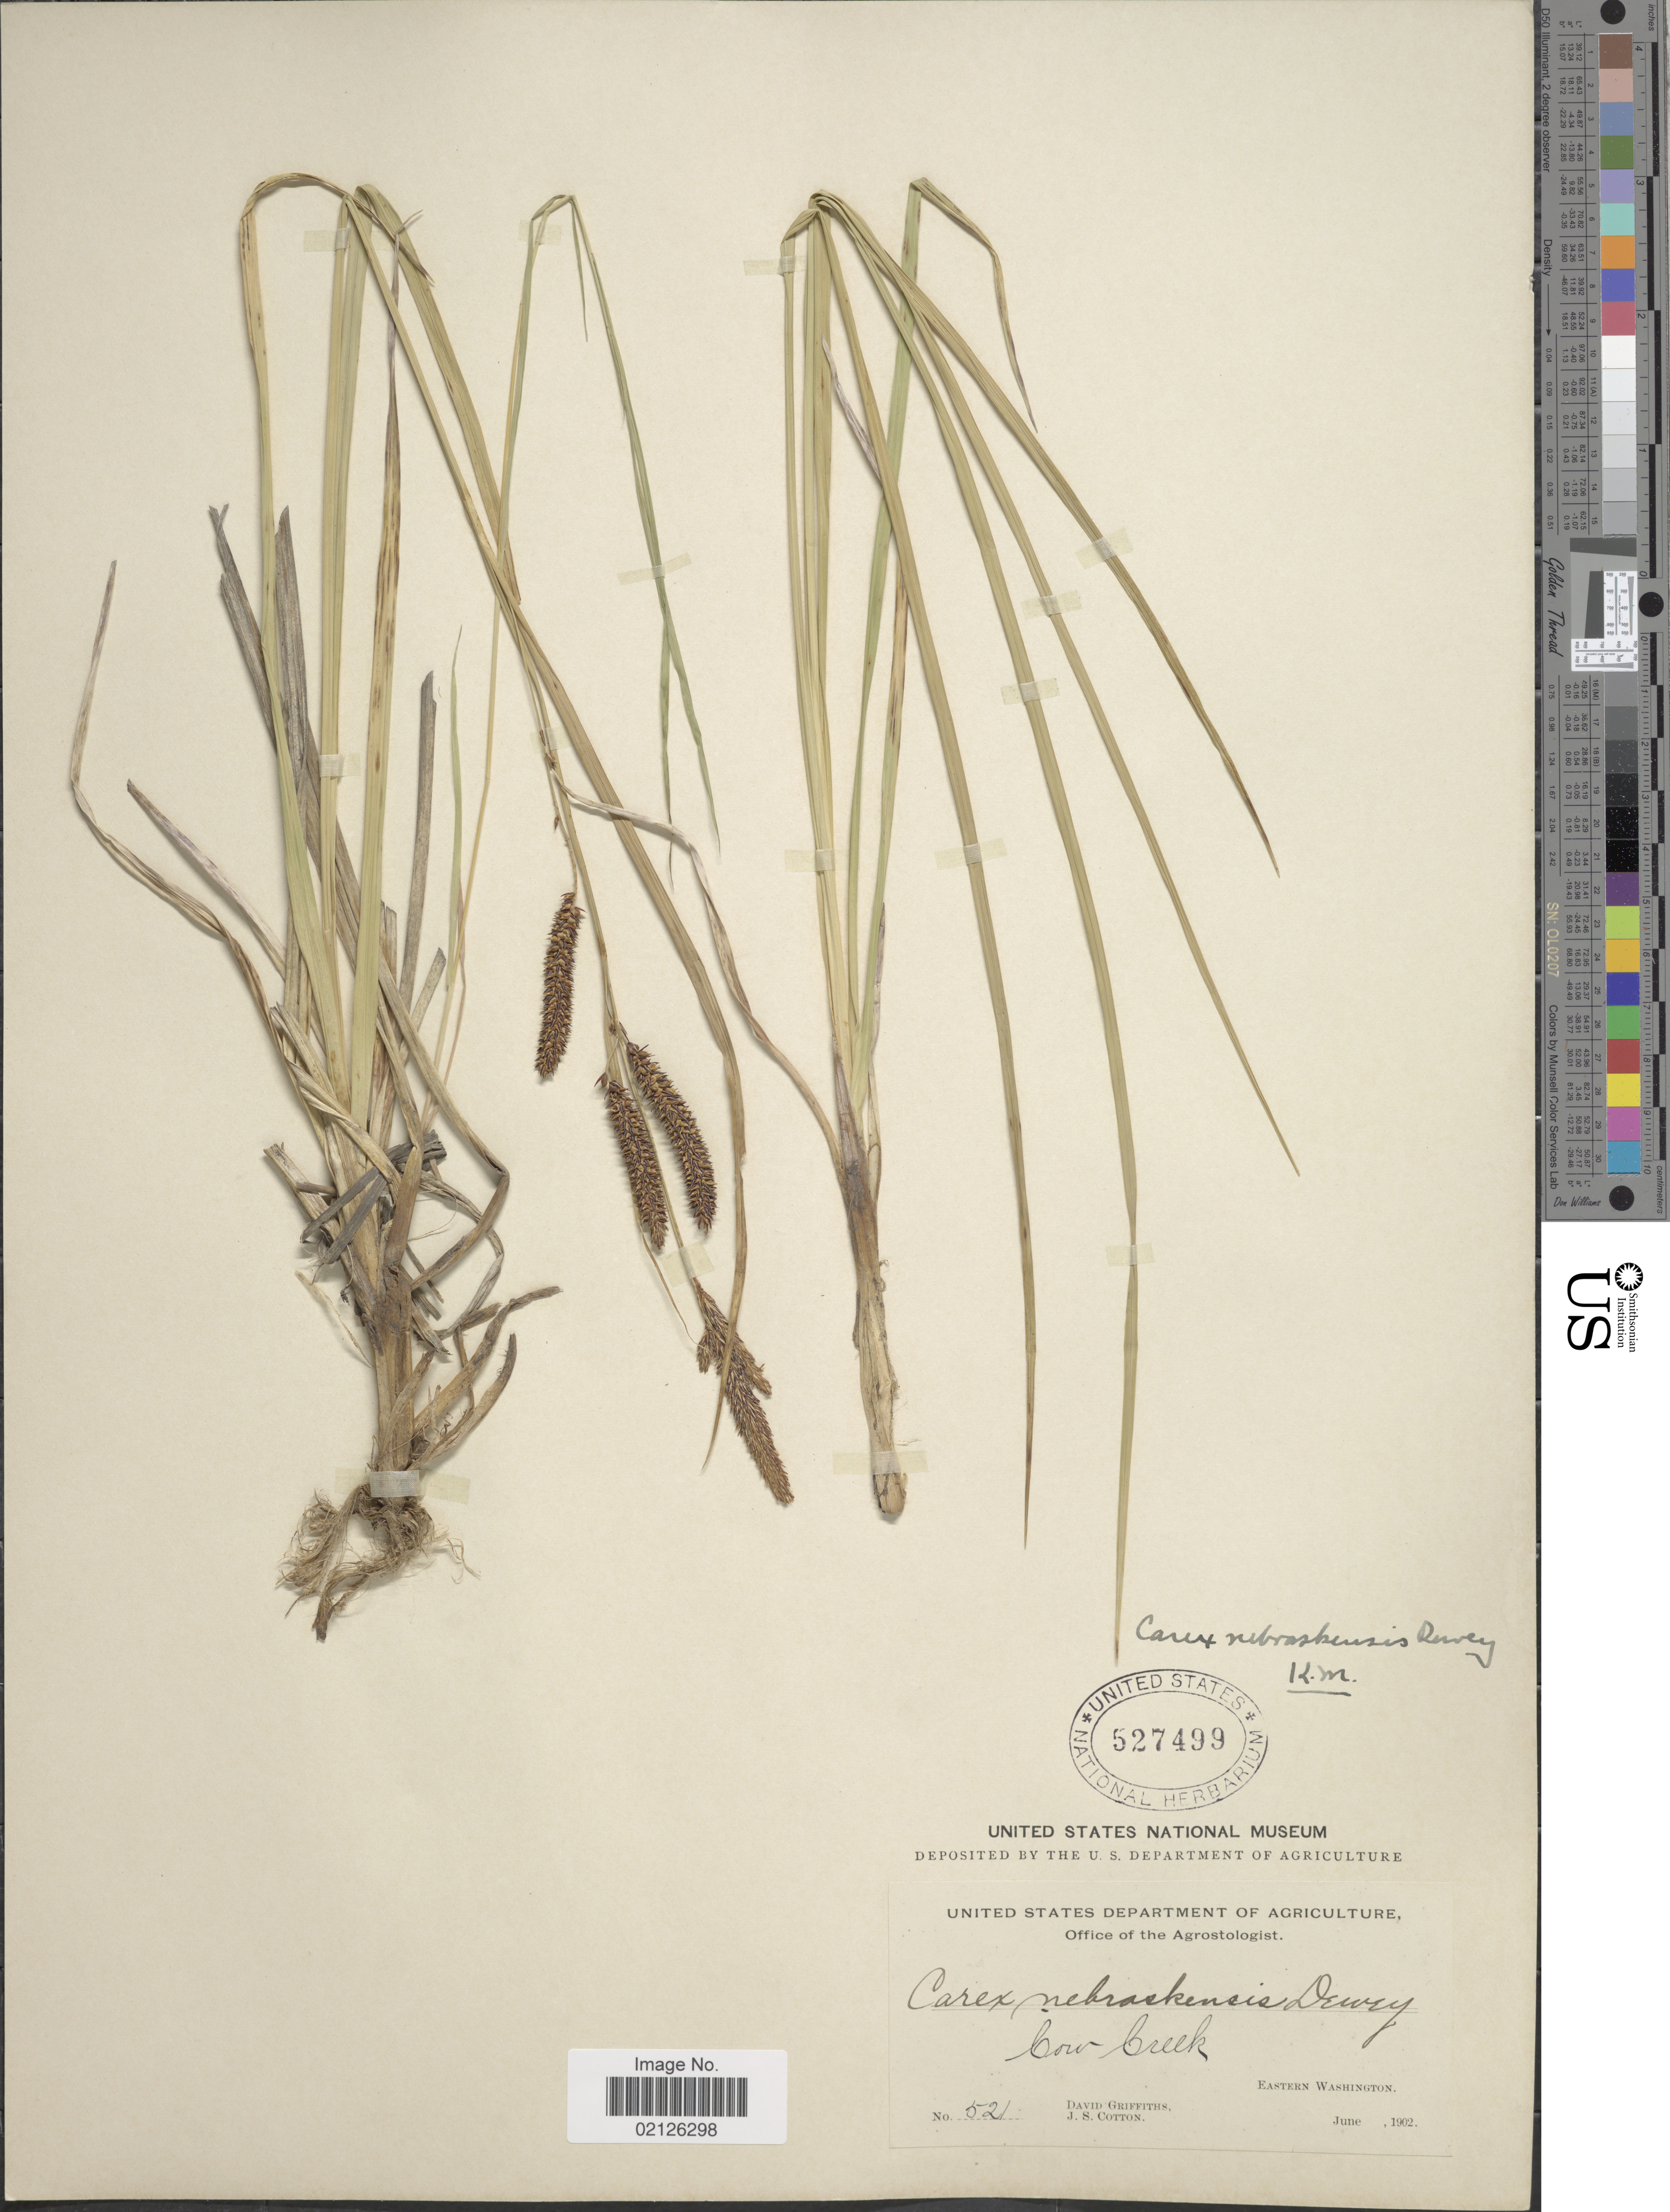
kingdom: Plantae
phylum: Tracheophyta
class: Liliopsida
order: Poales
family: Cyperaceae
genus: Carex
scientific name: Carex nebrascensis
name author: Dewey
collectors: D. Griffiths & J. S. Cotton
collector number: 521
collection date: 1902-06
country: United States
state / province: Washington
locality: Cow Creek, Eastern Washington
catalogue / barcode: US 527499